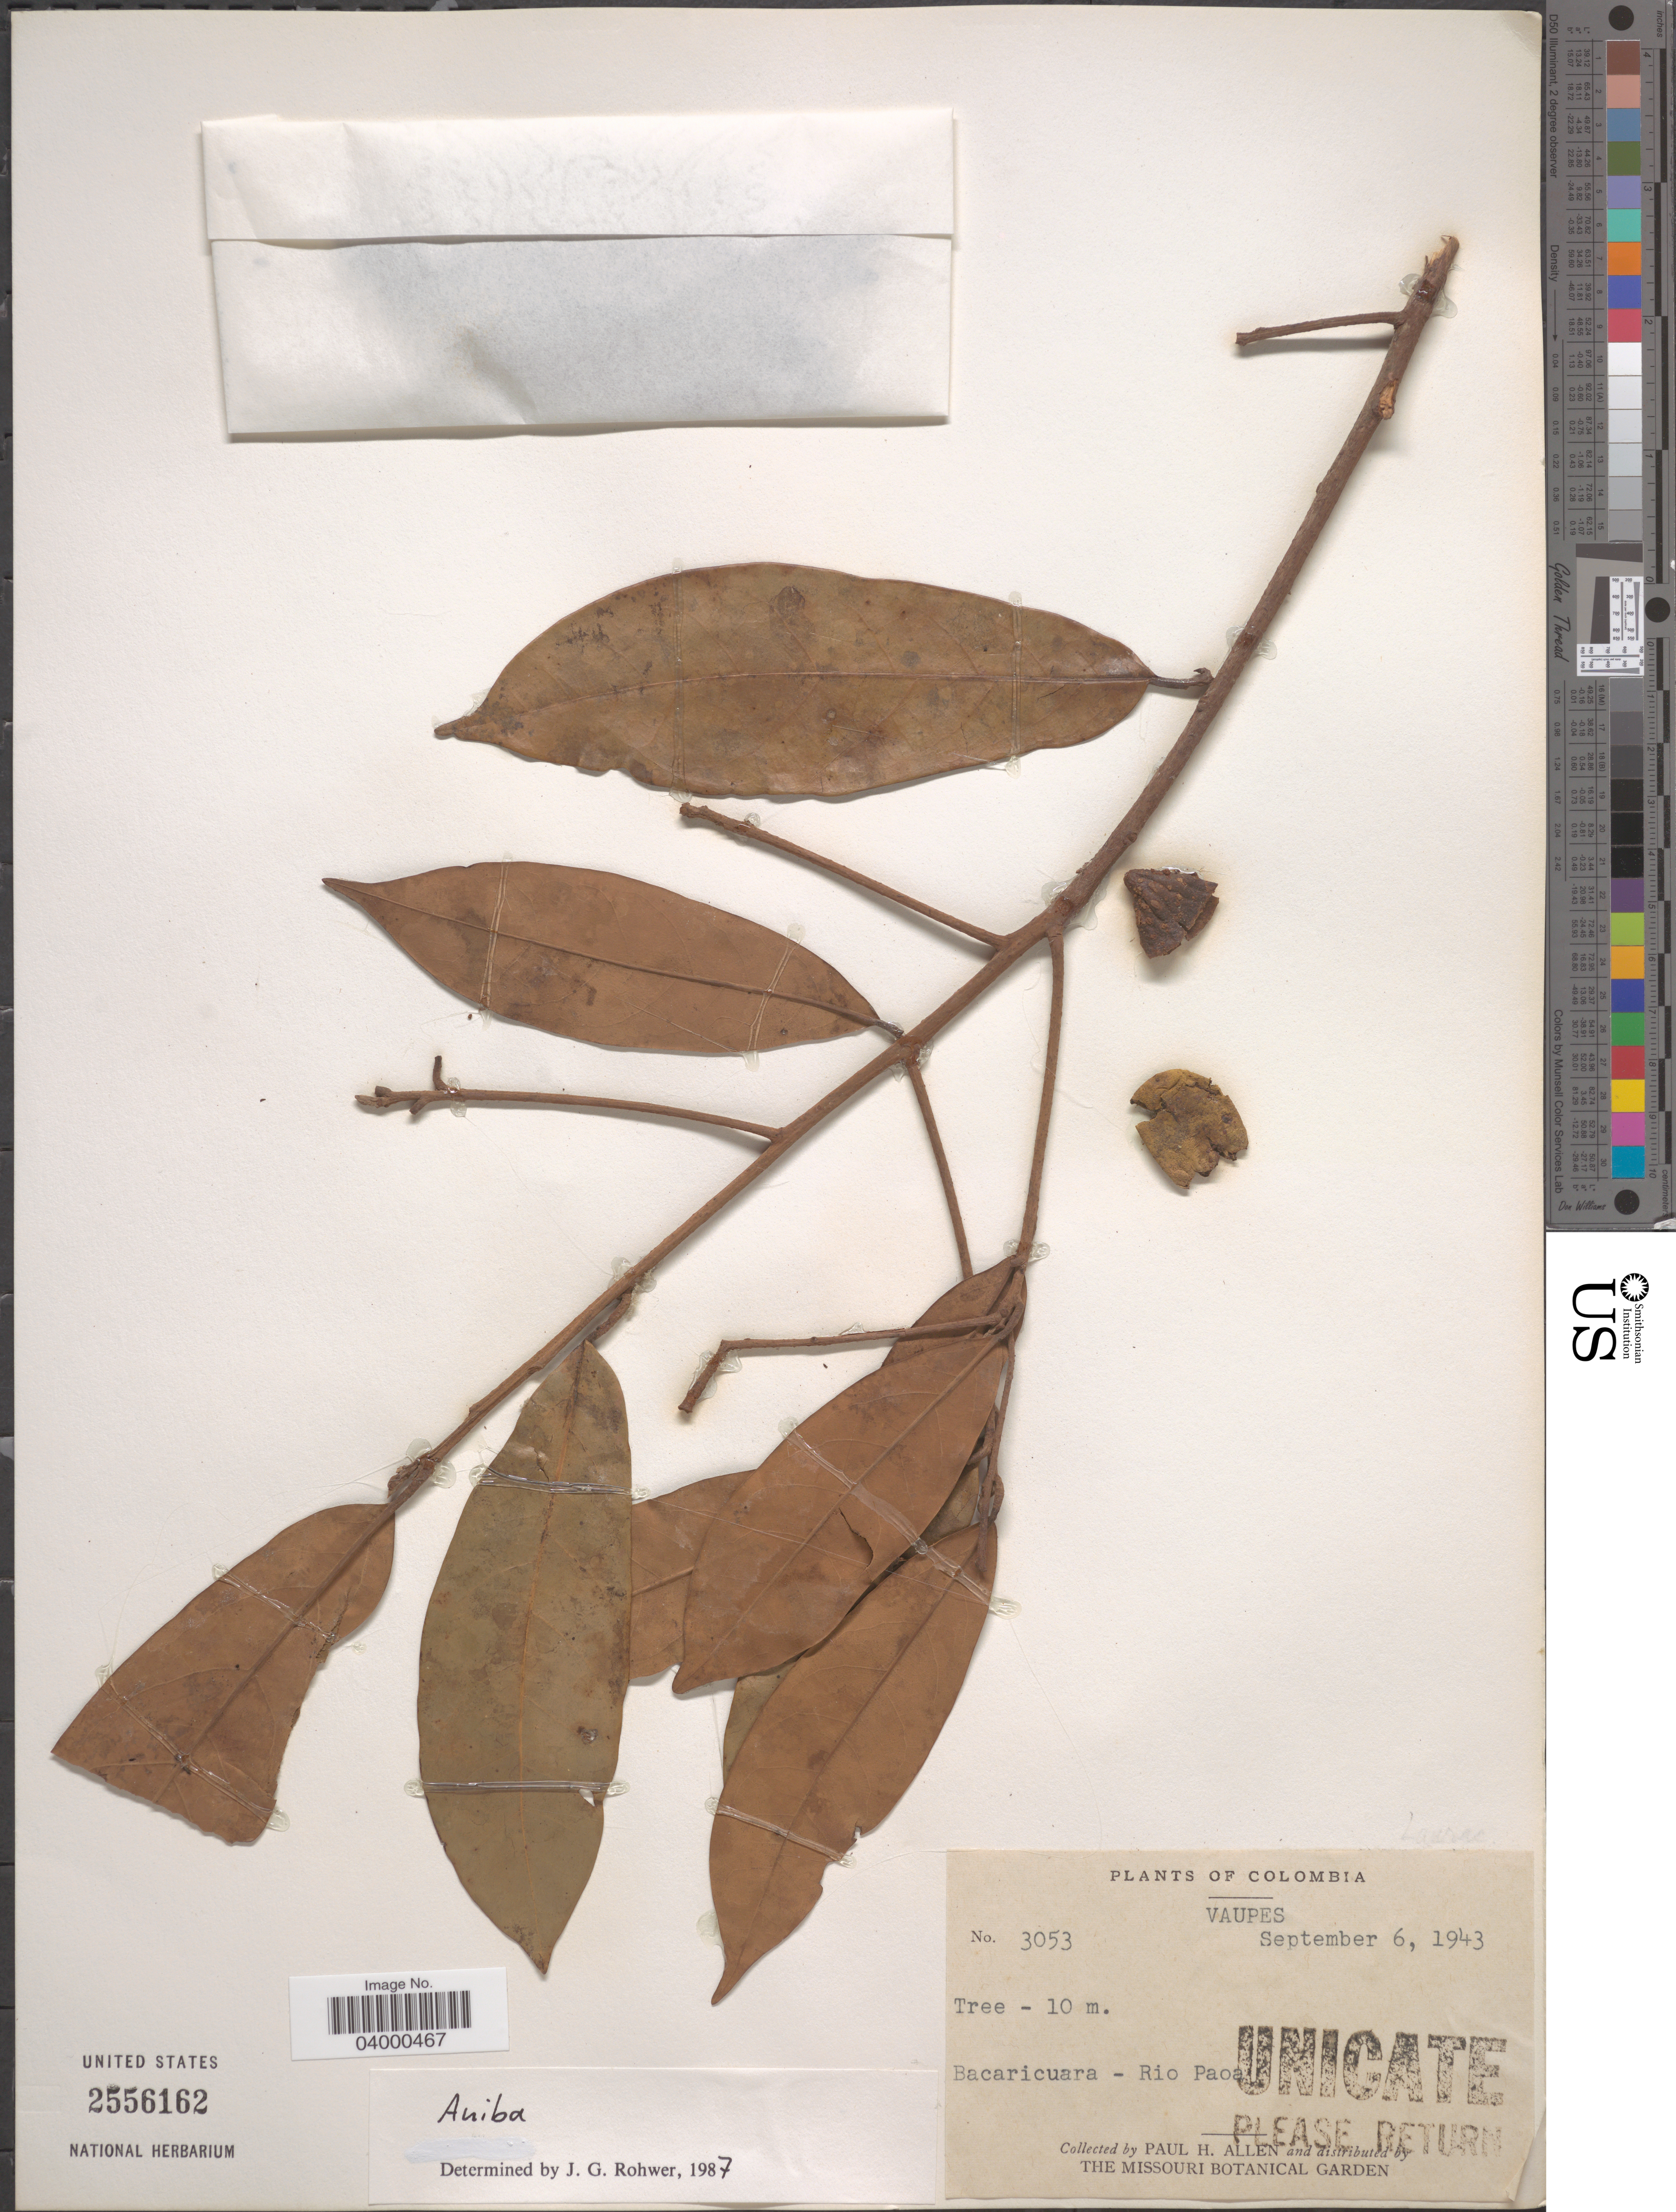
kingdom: Plantae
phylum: Tracheophyta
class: Magnoliopsida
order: Laurales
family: Lauraceae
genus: Aniba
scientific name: Aniba sp.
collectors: P. H. Allen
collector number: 3053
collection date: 1943-09-06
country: Colombia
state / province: Vaupés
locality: Bacaricuara - Rio Paoa.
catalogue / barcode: US 2556162